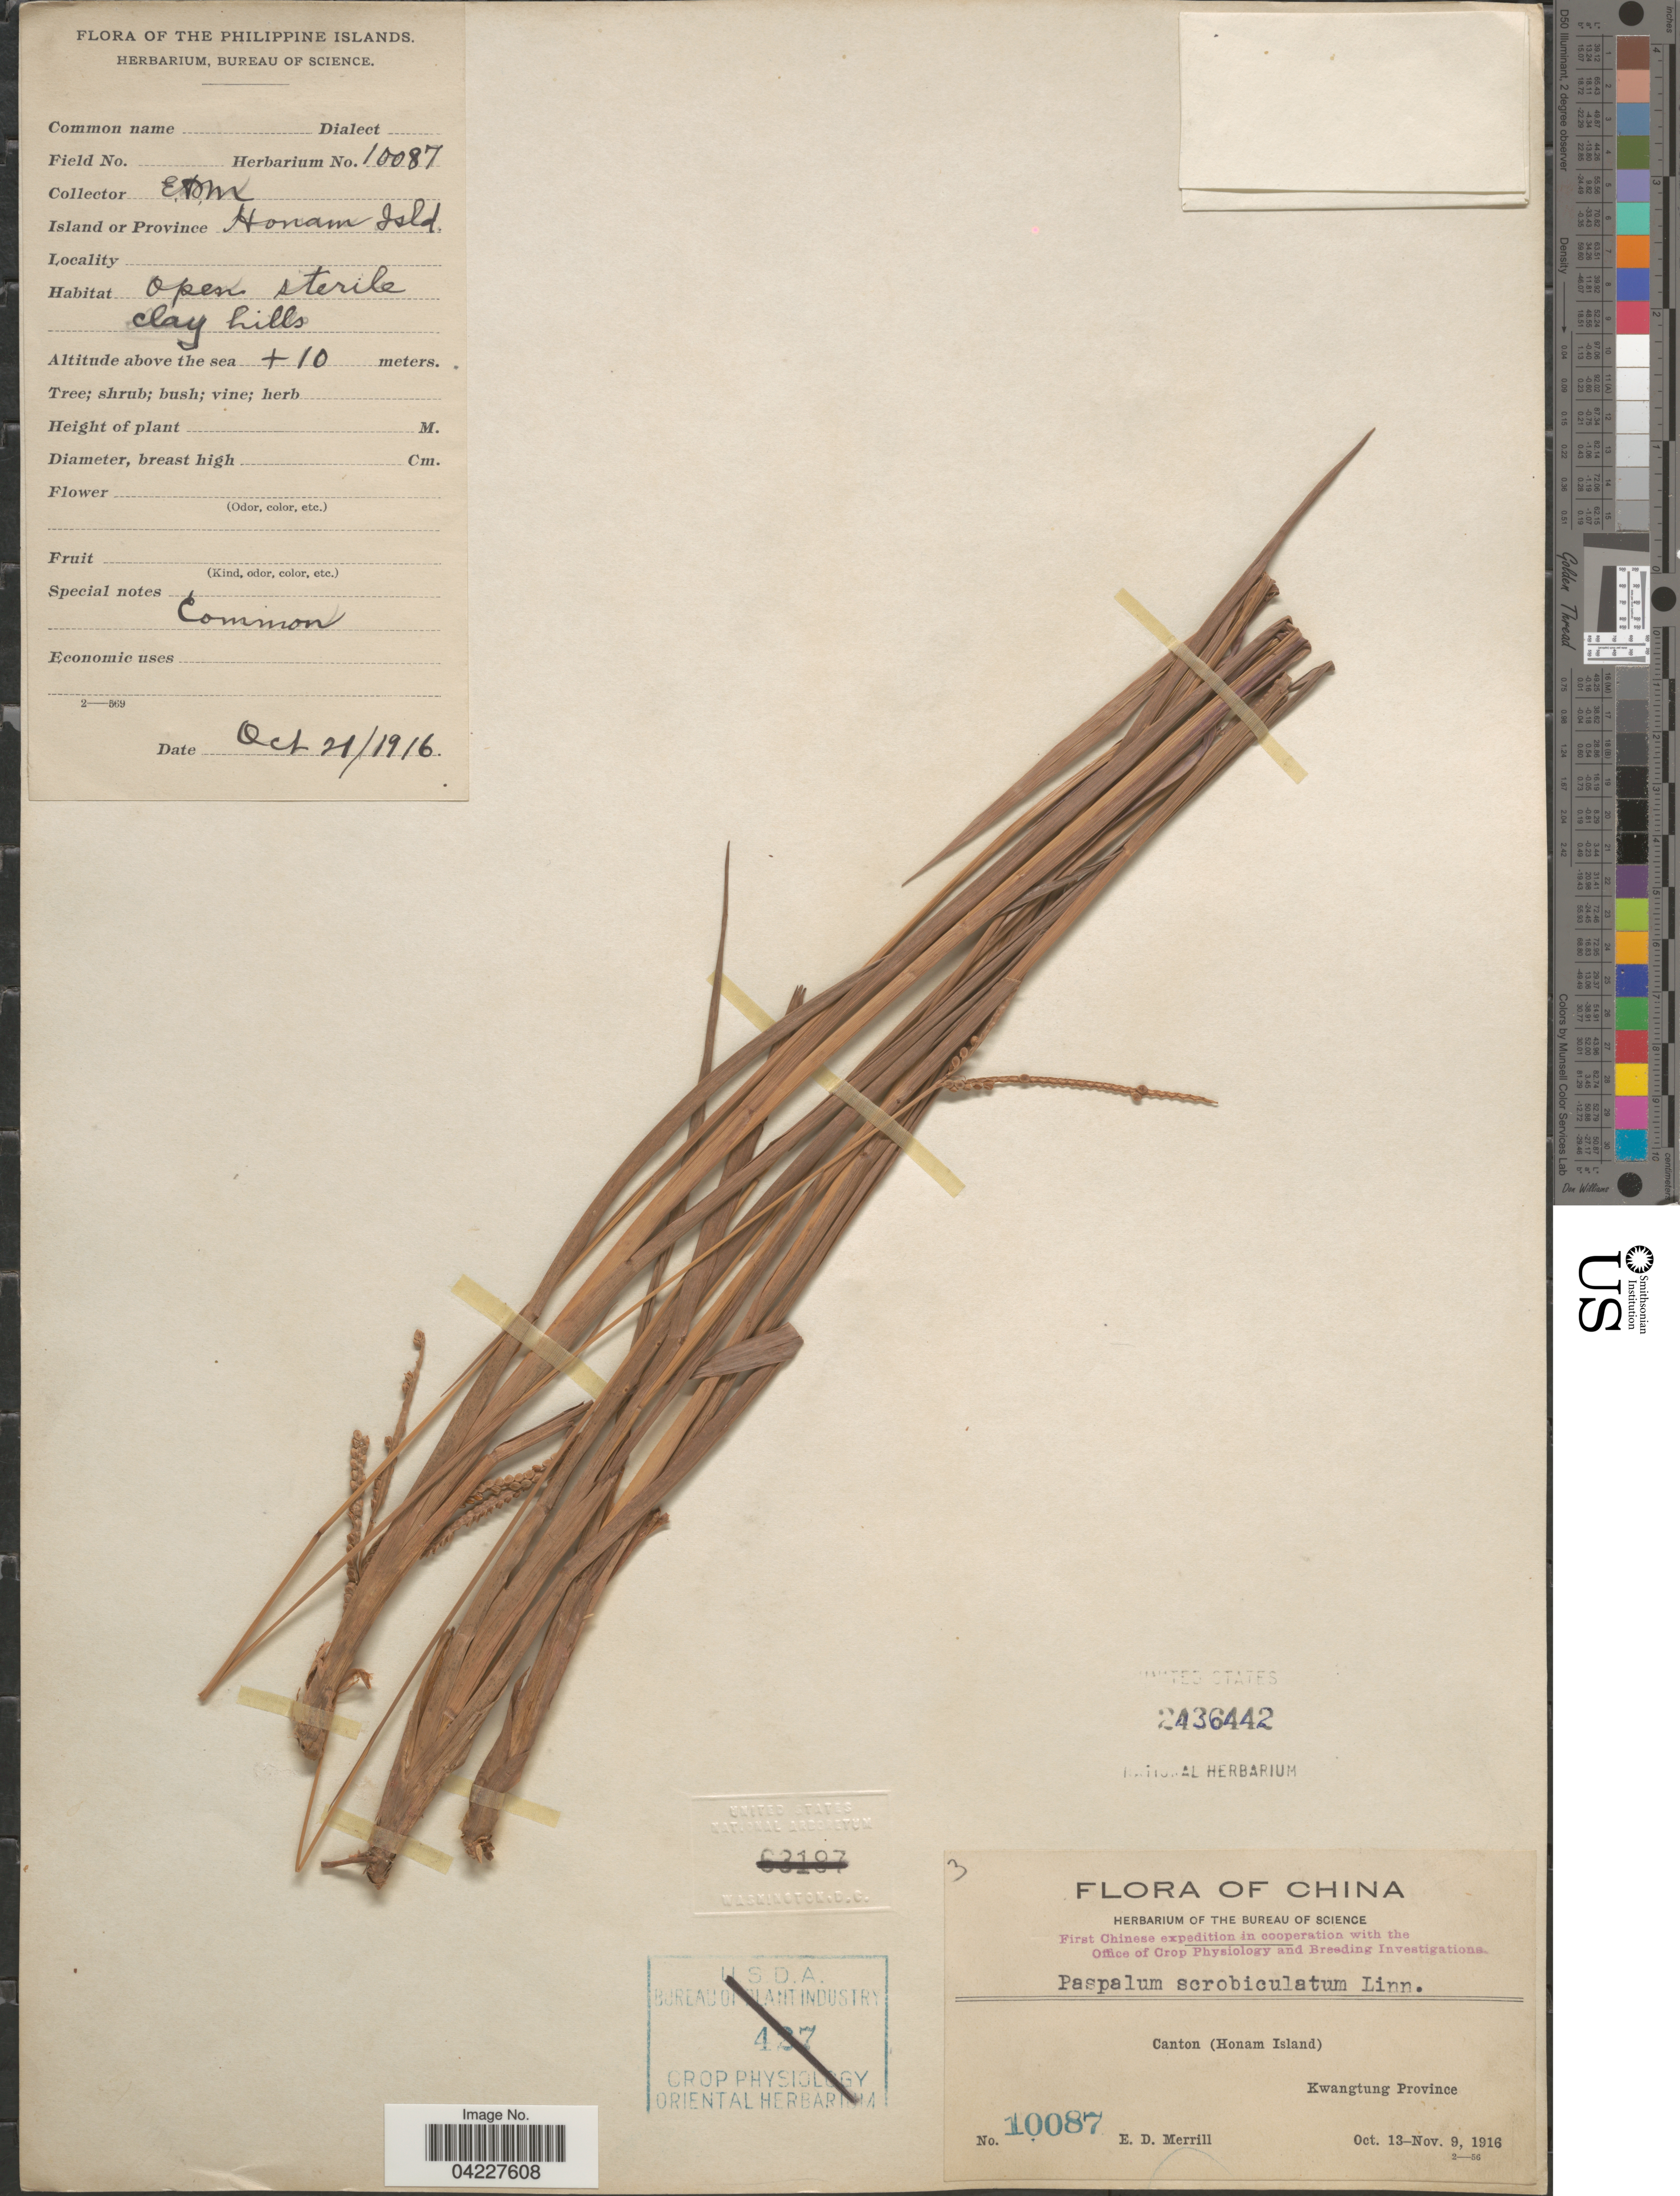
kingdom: Plantae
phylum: Tracheophyta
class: Liliopsida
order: Poales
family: Poaceae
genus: Paspalum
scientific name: Paspalum scrobiculatum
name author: L.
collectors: E. D. Merrill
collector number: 10087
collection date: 1916-10-21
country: China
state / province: Guangdong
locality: First Chinese expedition. Canton (Honam Island). Kwangtung Province.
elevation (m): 10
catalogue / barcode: US 2436442